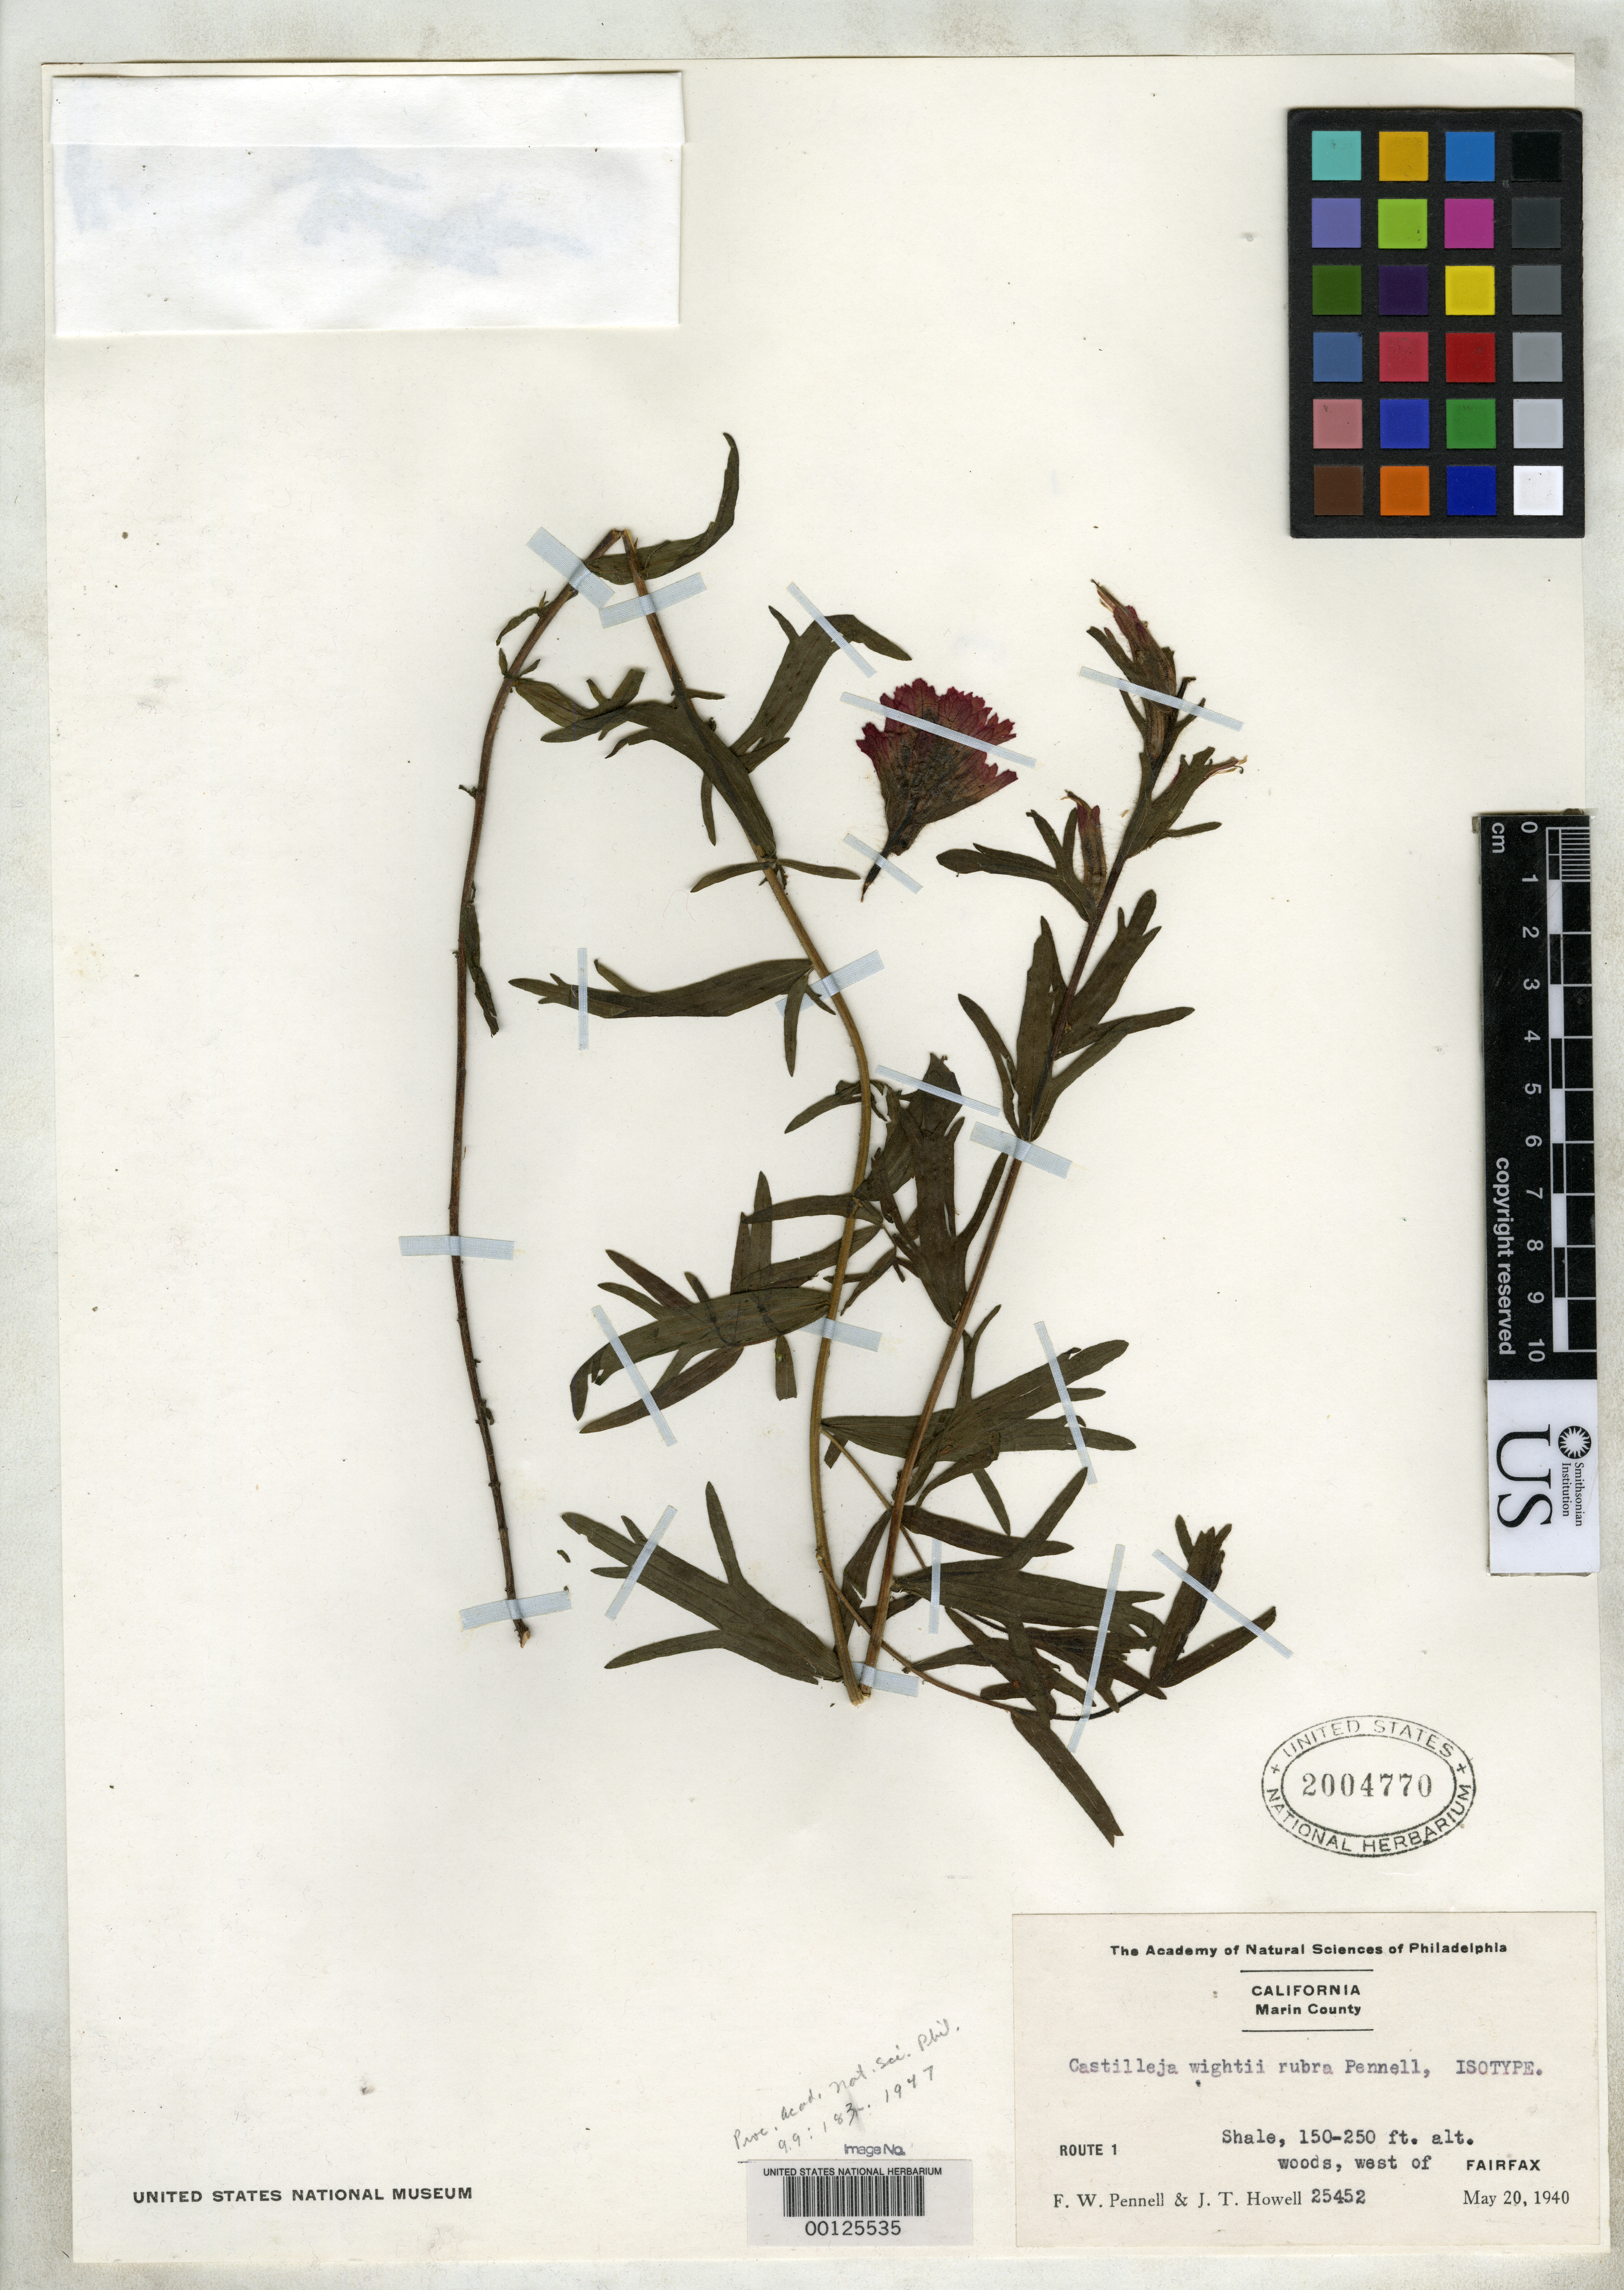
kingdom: Plantae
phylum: Tracheophyta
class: Magnoliopsida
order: Lamiales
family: Orobanchaceae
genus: Castilleja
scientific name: Castilleja wightii subsp. rubra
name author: Pennell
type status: Isotype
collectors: F. W. Pennell & J. T. Howell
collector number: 25452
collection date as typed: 20 May 1940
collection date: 1940-05-20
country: United States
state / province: California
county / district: Marin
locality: Route 1, west of Fairfax.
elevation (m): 46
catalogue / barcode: US 2004770